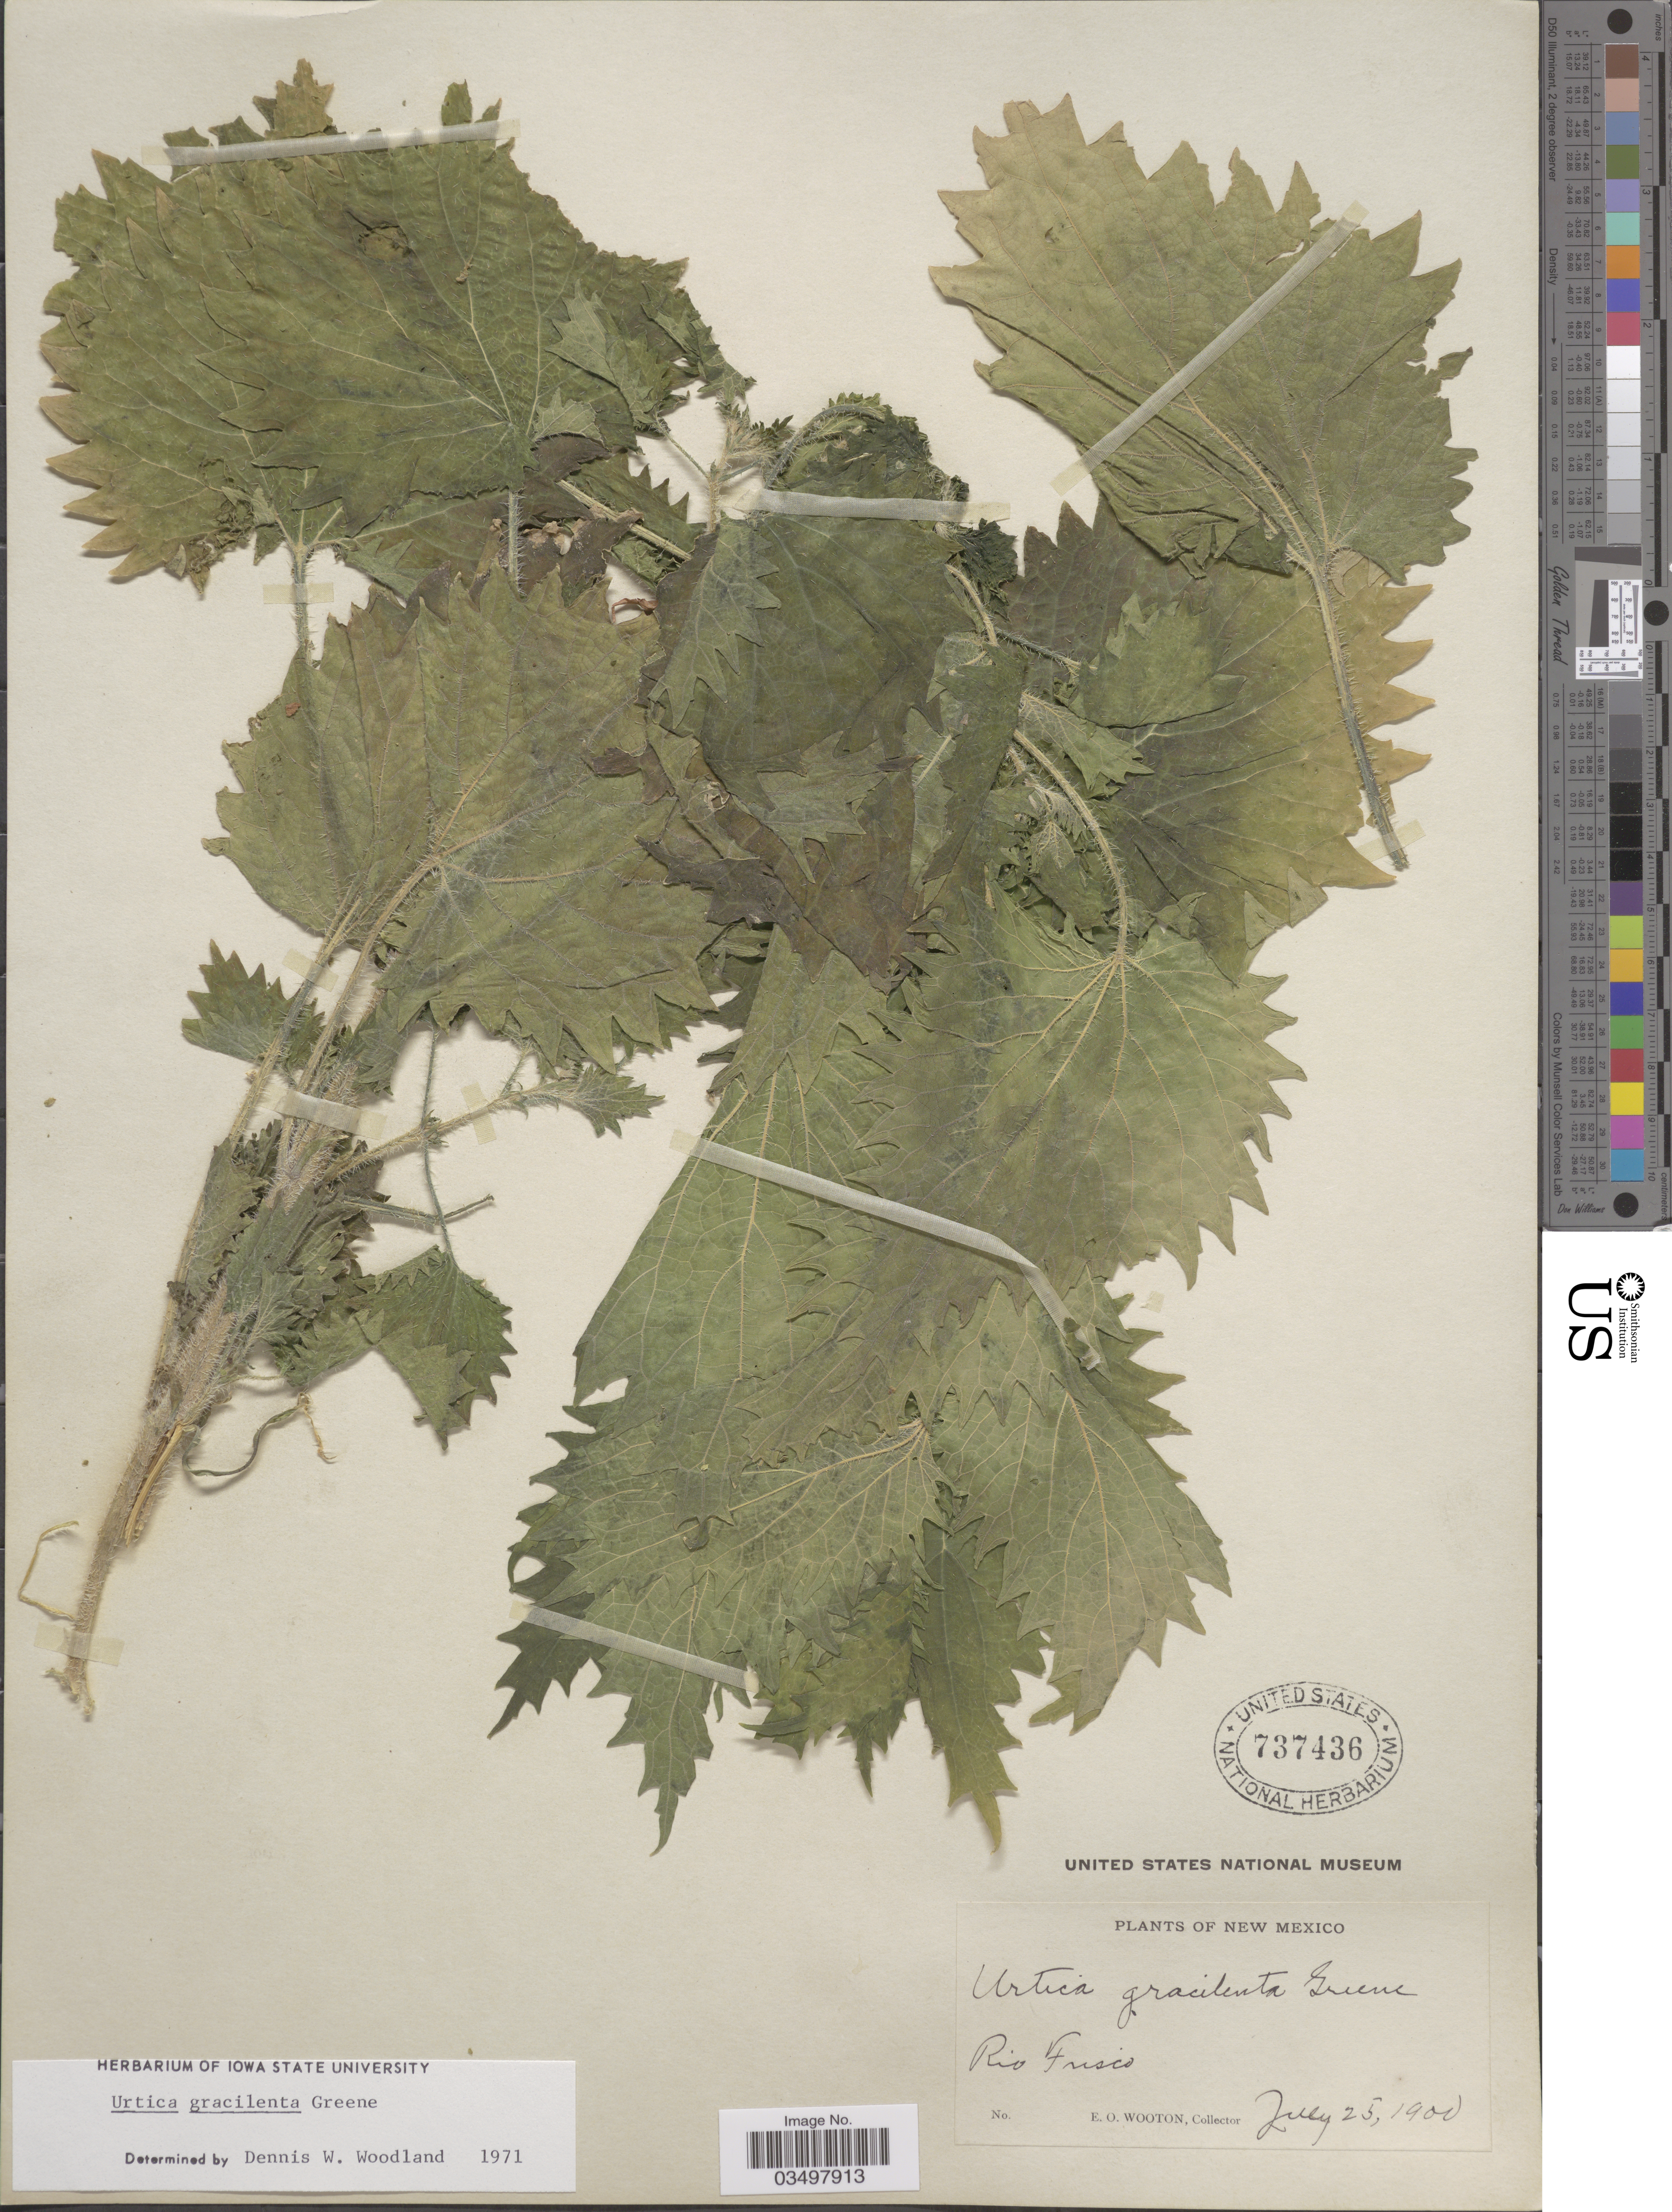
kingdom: Plantae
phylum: Tracheophyta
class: Magnoliopsida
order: Rosales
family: Urticaceae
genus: Urtica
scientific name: Urtica gracilenta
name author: Greene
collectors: E. O. Wooton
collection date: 1900-07-25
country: United States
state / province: New Mexico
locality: Rio Frisco.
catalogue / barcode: US 737436